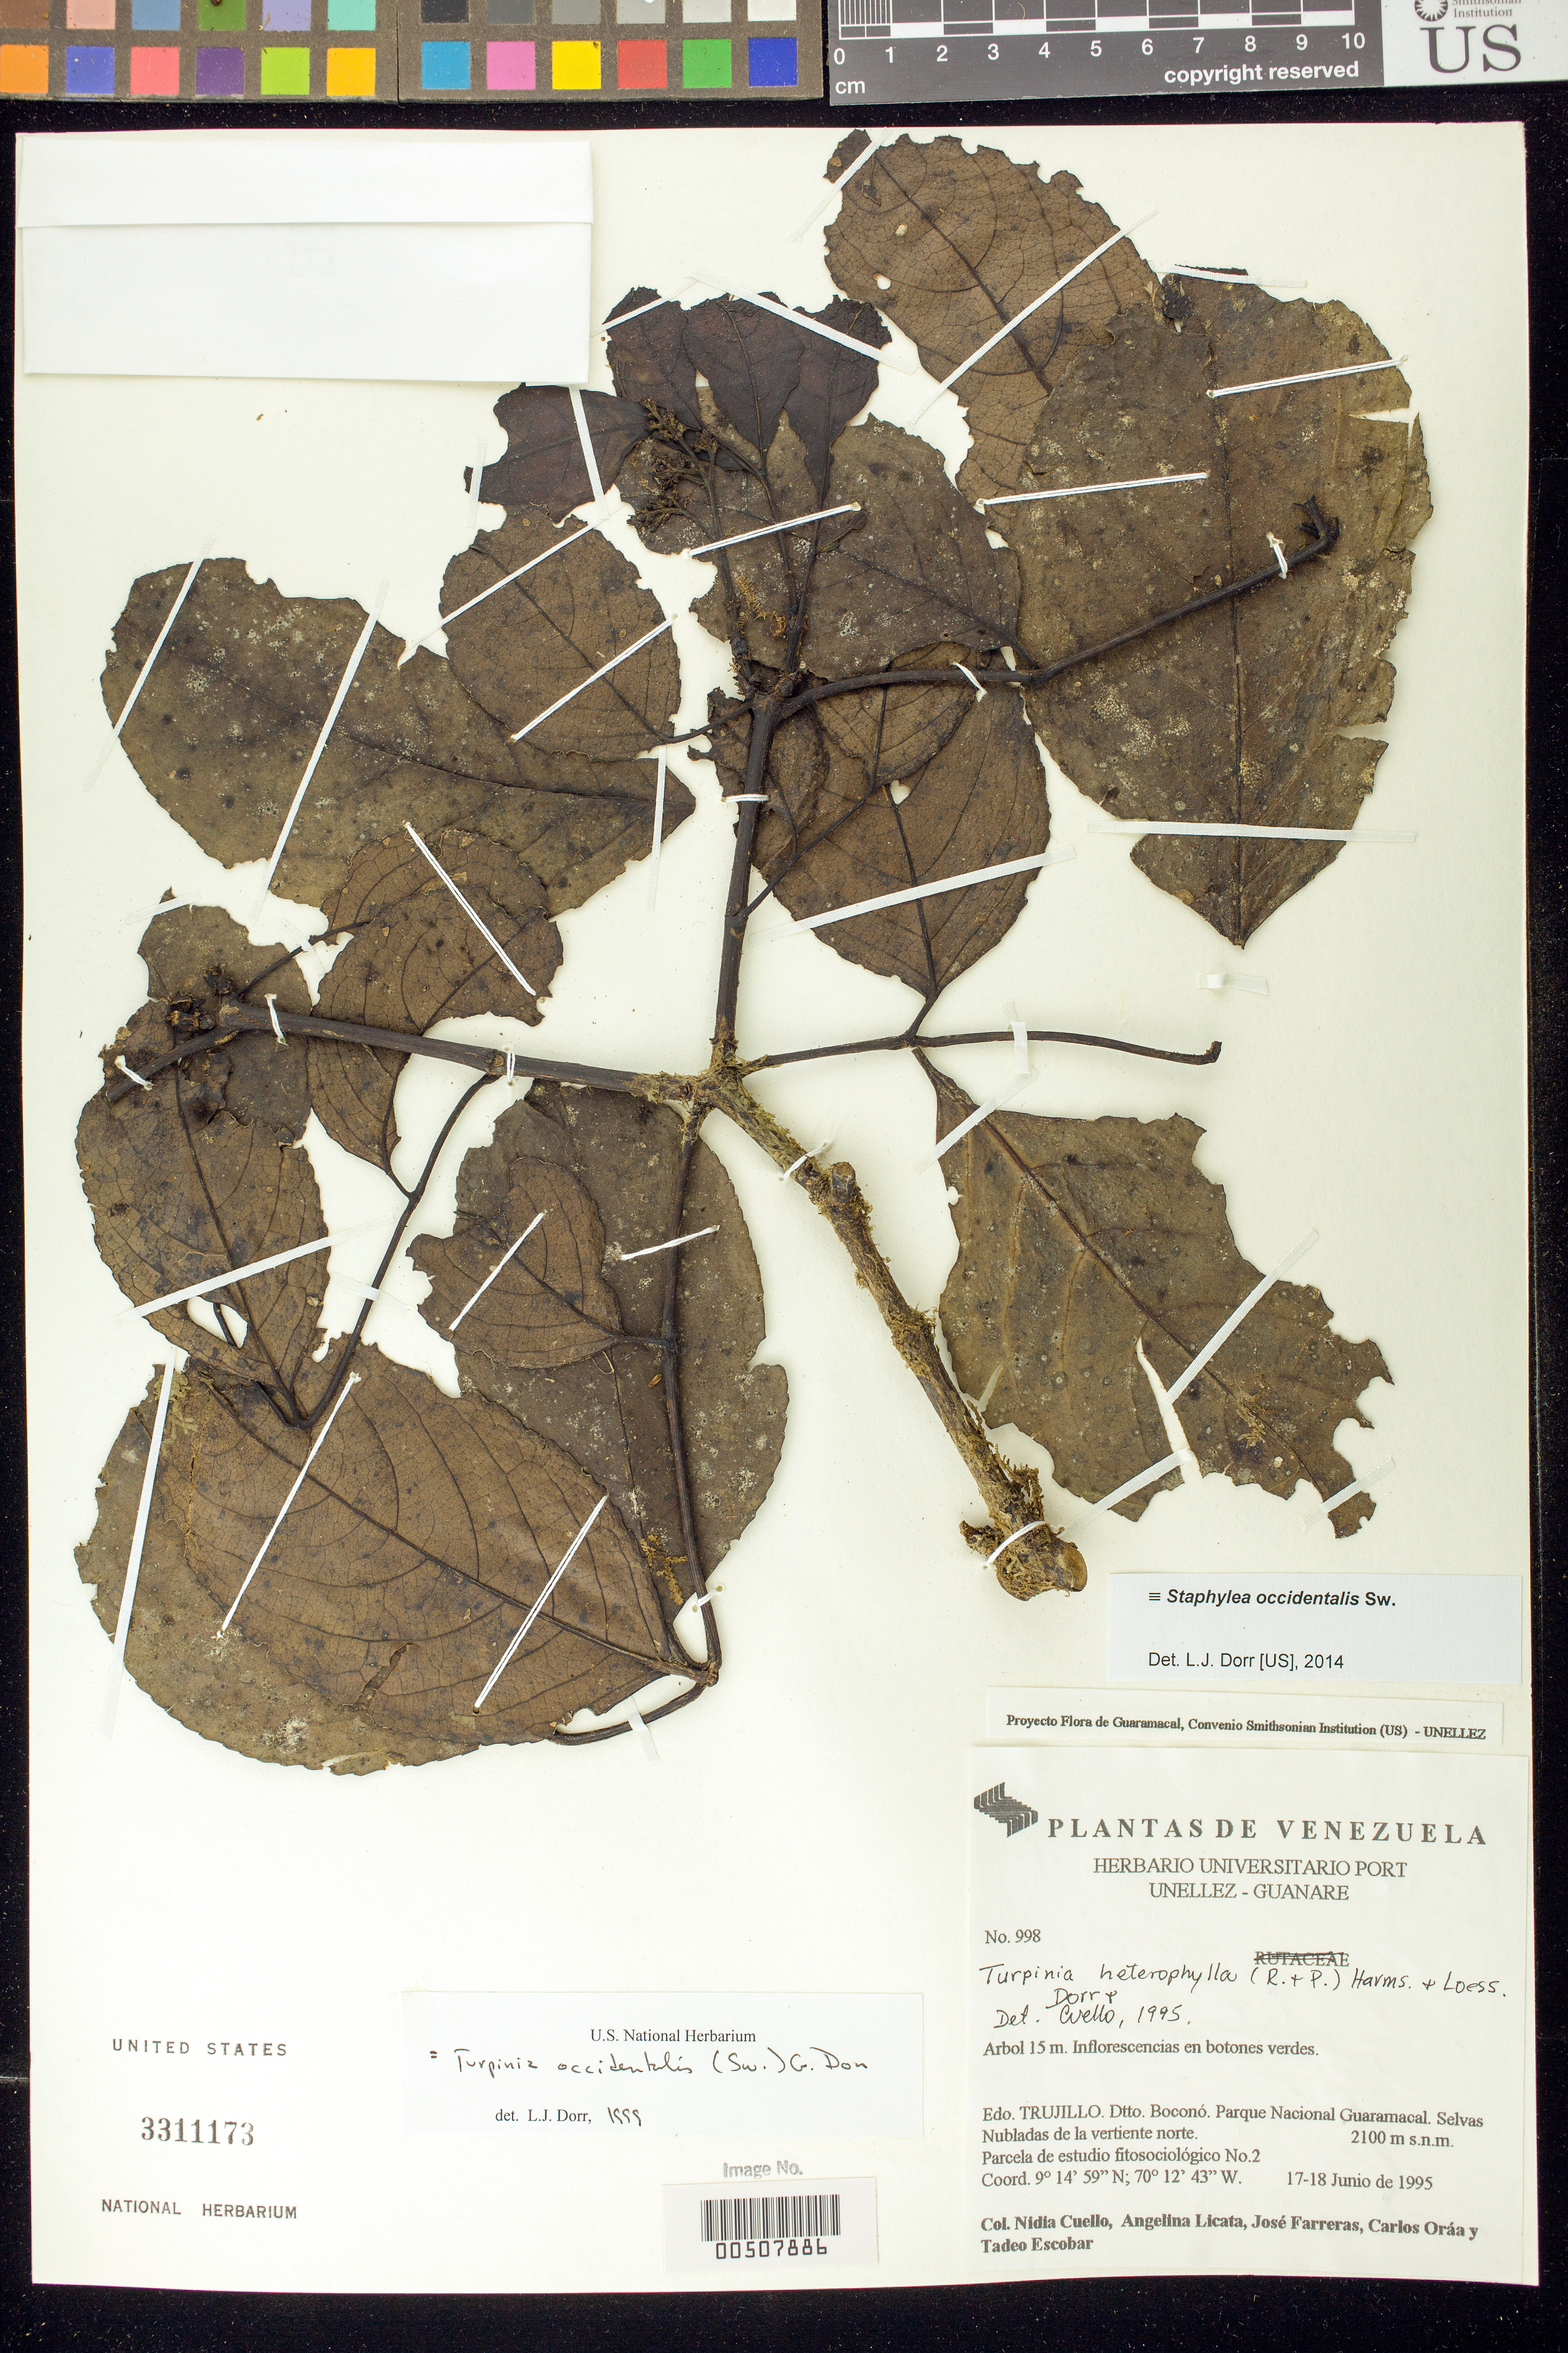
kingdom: Plantae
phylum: Tracheophyta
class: Magnoliopsida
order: Crossosomatales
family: Staphyleaceae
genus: Staphylea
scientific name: Staphylea occidentalis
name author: Sw.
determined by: Dorr, L. J., (BOT), Smithsonian Institution - National Museum of Natural History (UNITED STATES)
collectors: N. L. Cuello, A. Licata, J. Farreras, C. Oráa & T. Escobar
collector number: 998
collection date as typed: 17 Jun 1995 to 18 Jun 1995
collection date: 1995-06-17/1995-06-18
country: Venezuela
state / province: Trujillo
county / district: Boconó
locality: Parque Nacional Guaramacal, vertiente N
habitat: Selvas Nubladas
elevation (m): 2100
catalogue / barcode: US 3311173